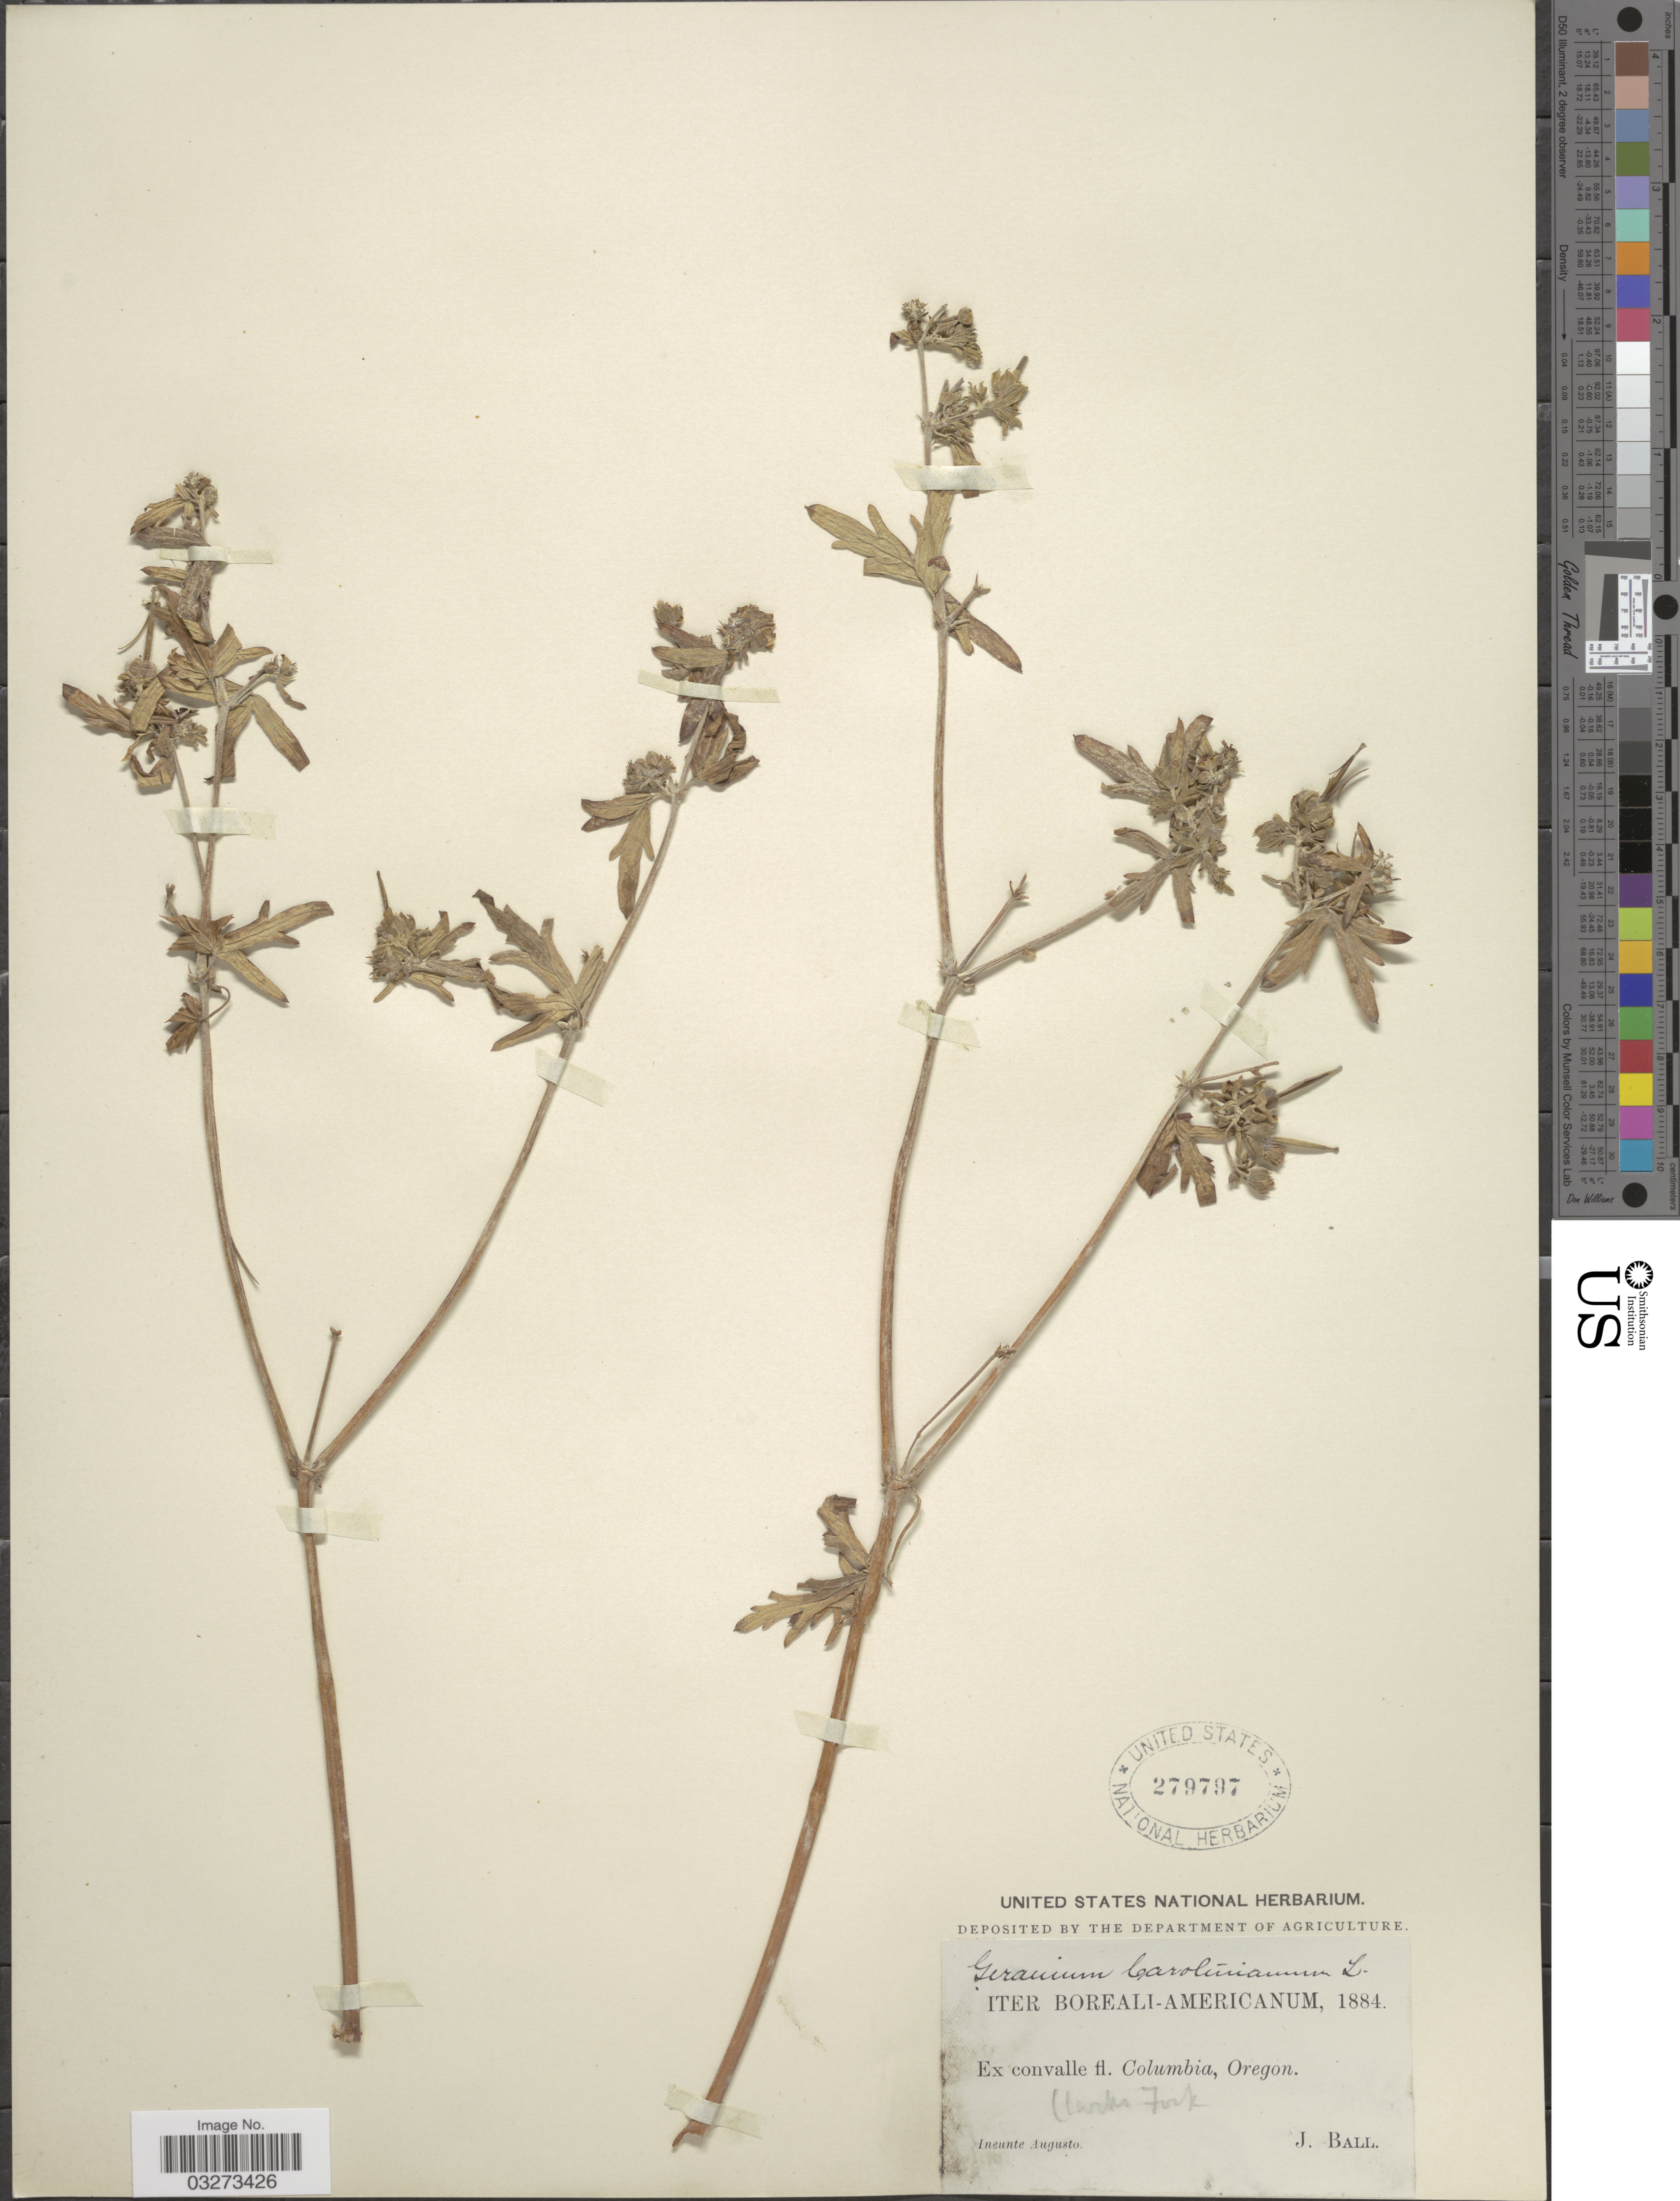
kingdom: Plantae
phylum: Tracheophyta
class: Magnoliopsida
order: Geraniales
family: Geraniaceae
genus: Geranium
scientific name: Geranium carolinianum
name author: L.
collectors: J. Ball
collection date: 1884-08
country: United States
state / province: Oregon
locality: Iter Boreali, Ex convalle fl. Columbia, Clarks Fork.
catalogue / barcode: US 279797